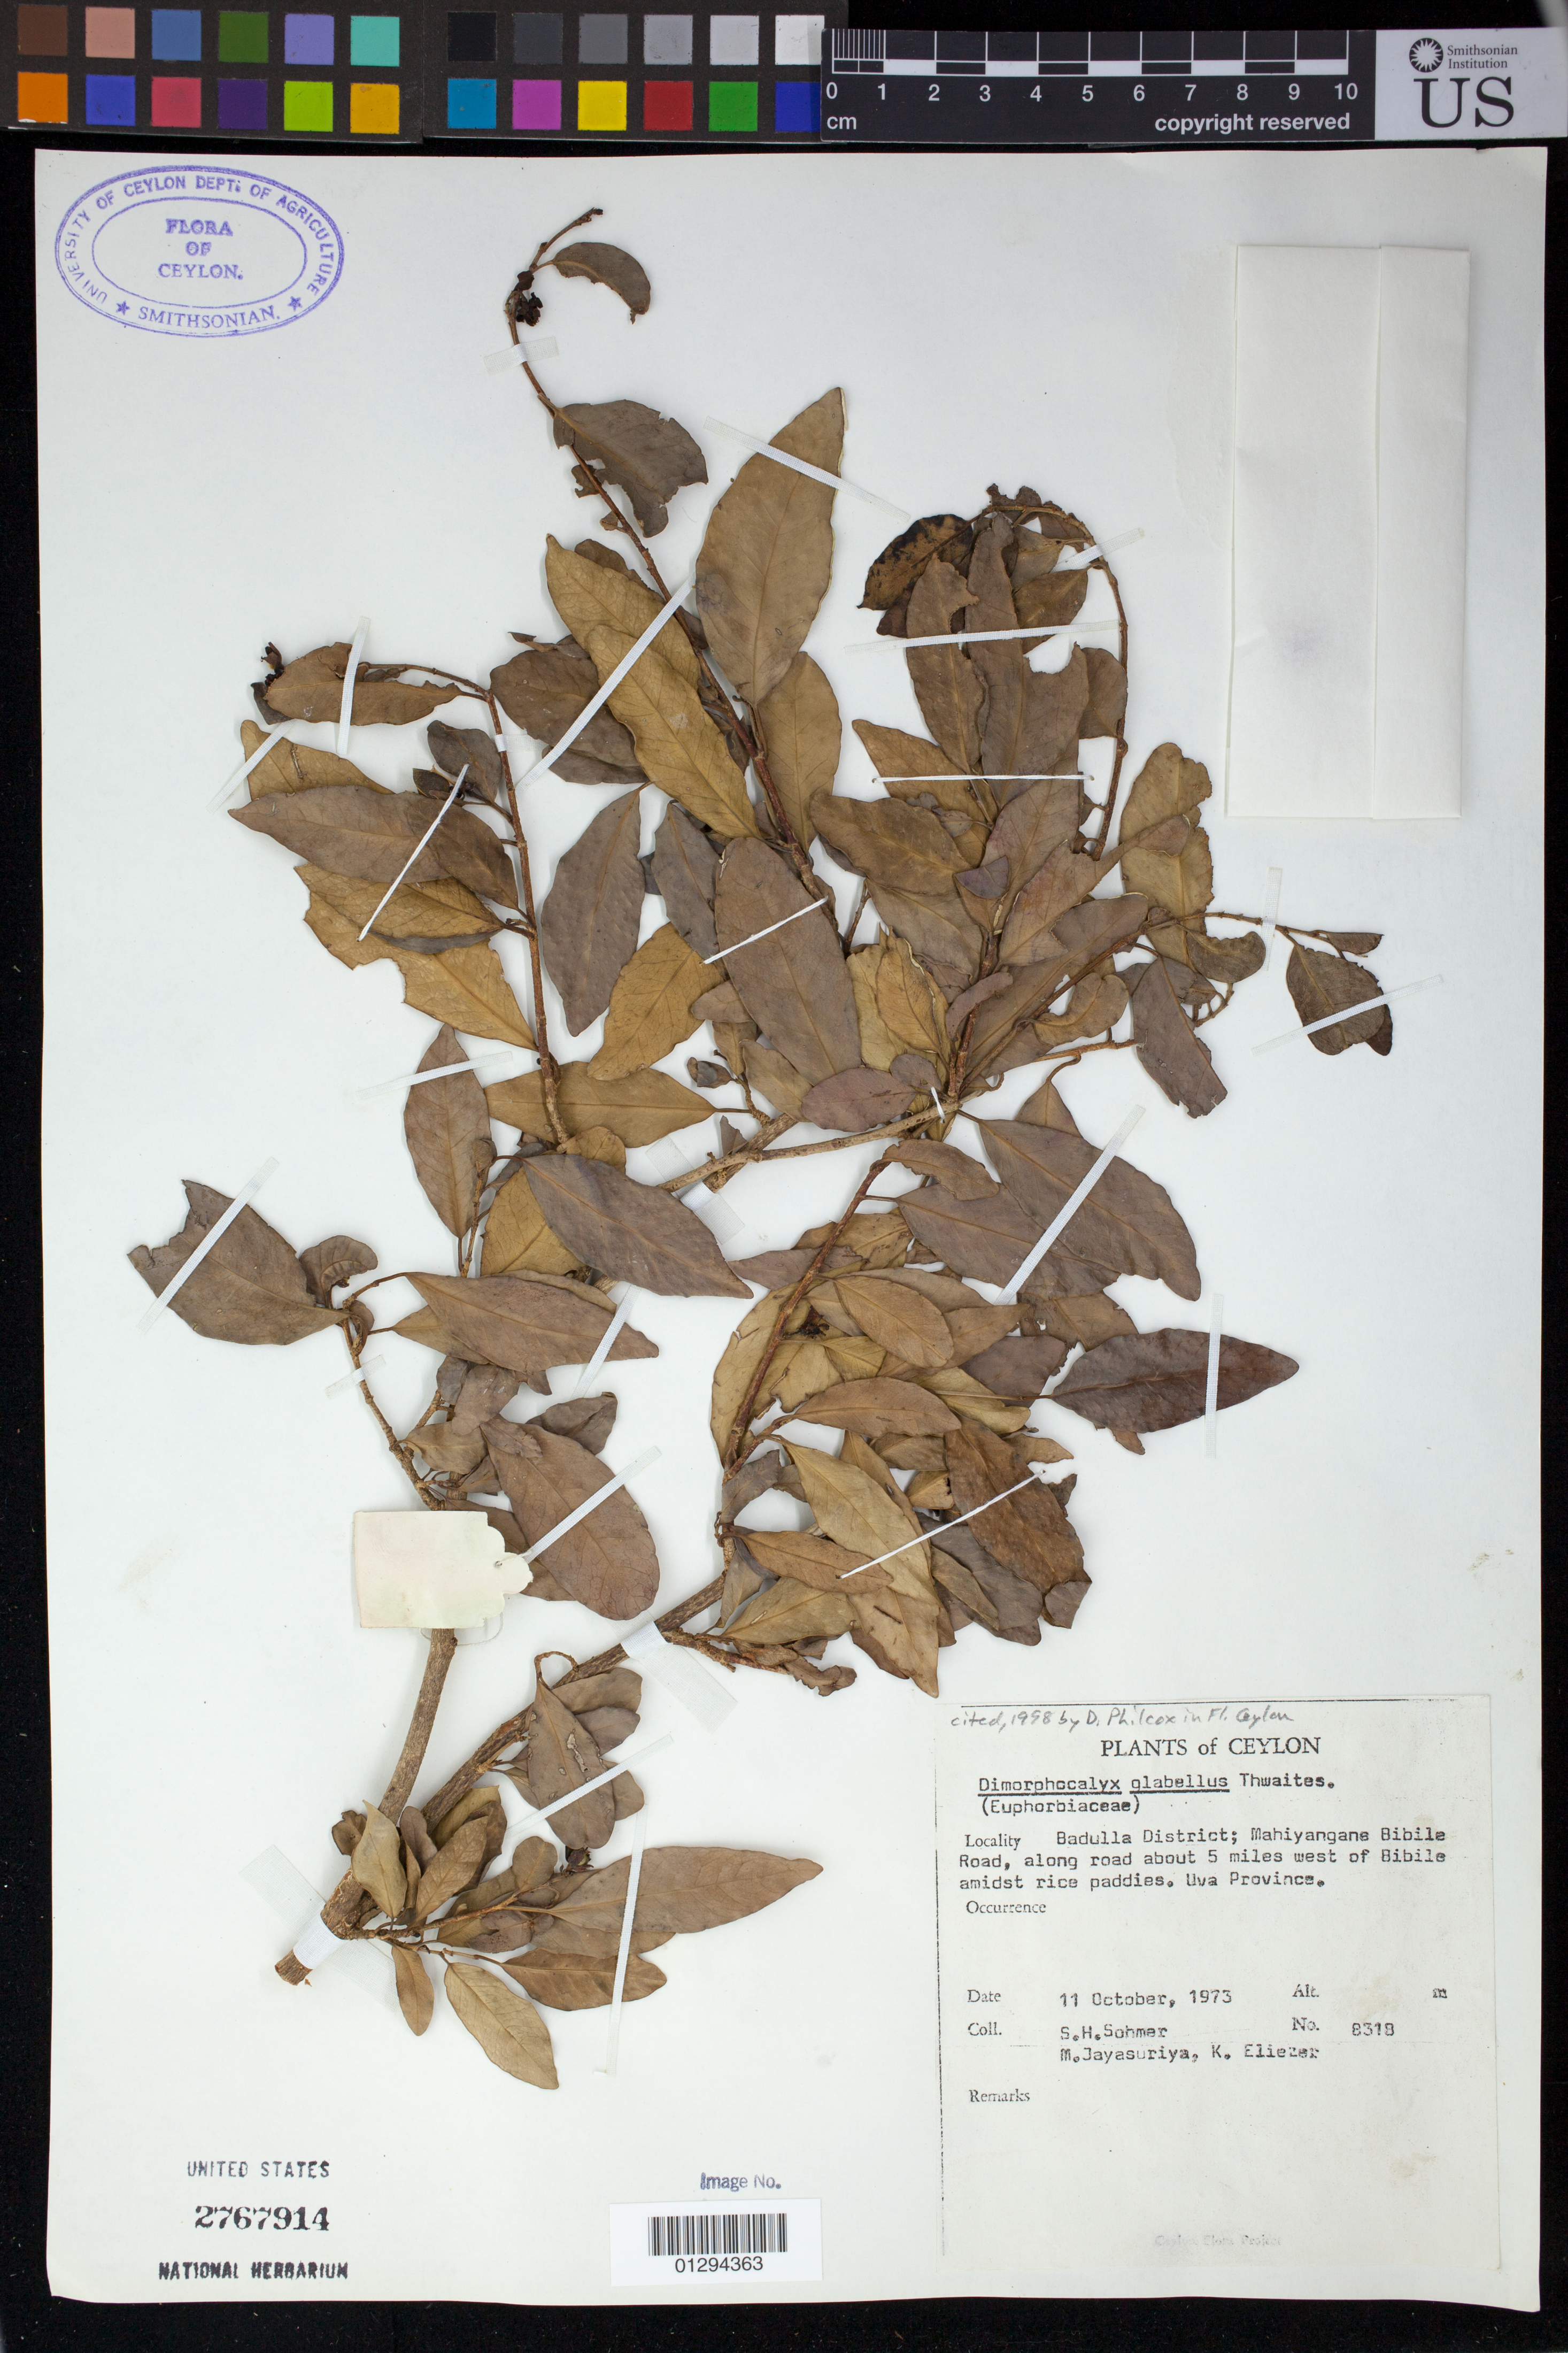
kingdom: Plantae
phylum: Tracheophyta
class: Magnoliopsida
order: Malpighiales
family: Euphorbiaceae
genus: Dimorphocalyx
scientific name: Dimorphocalyx glabellus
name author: Thwaites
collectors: S. H. Sohmer, M. Jayasuriya & K. Eliezer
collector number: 8318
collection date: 1973-10-11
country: Sri Lanka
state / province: Uva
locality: Badulla District; Mahiyangane Bibile Road, along road about 5 miles west of Bibile amidst rice paddies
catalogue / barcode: US 2767914